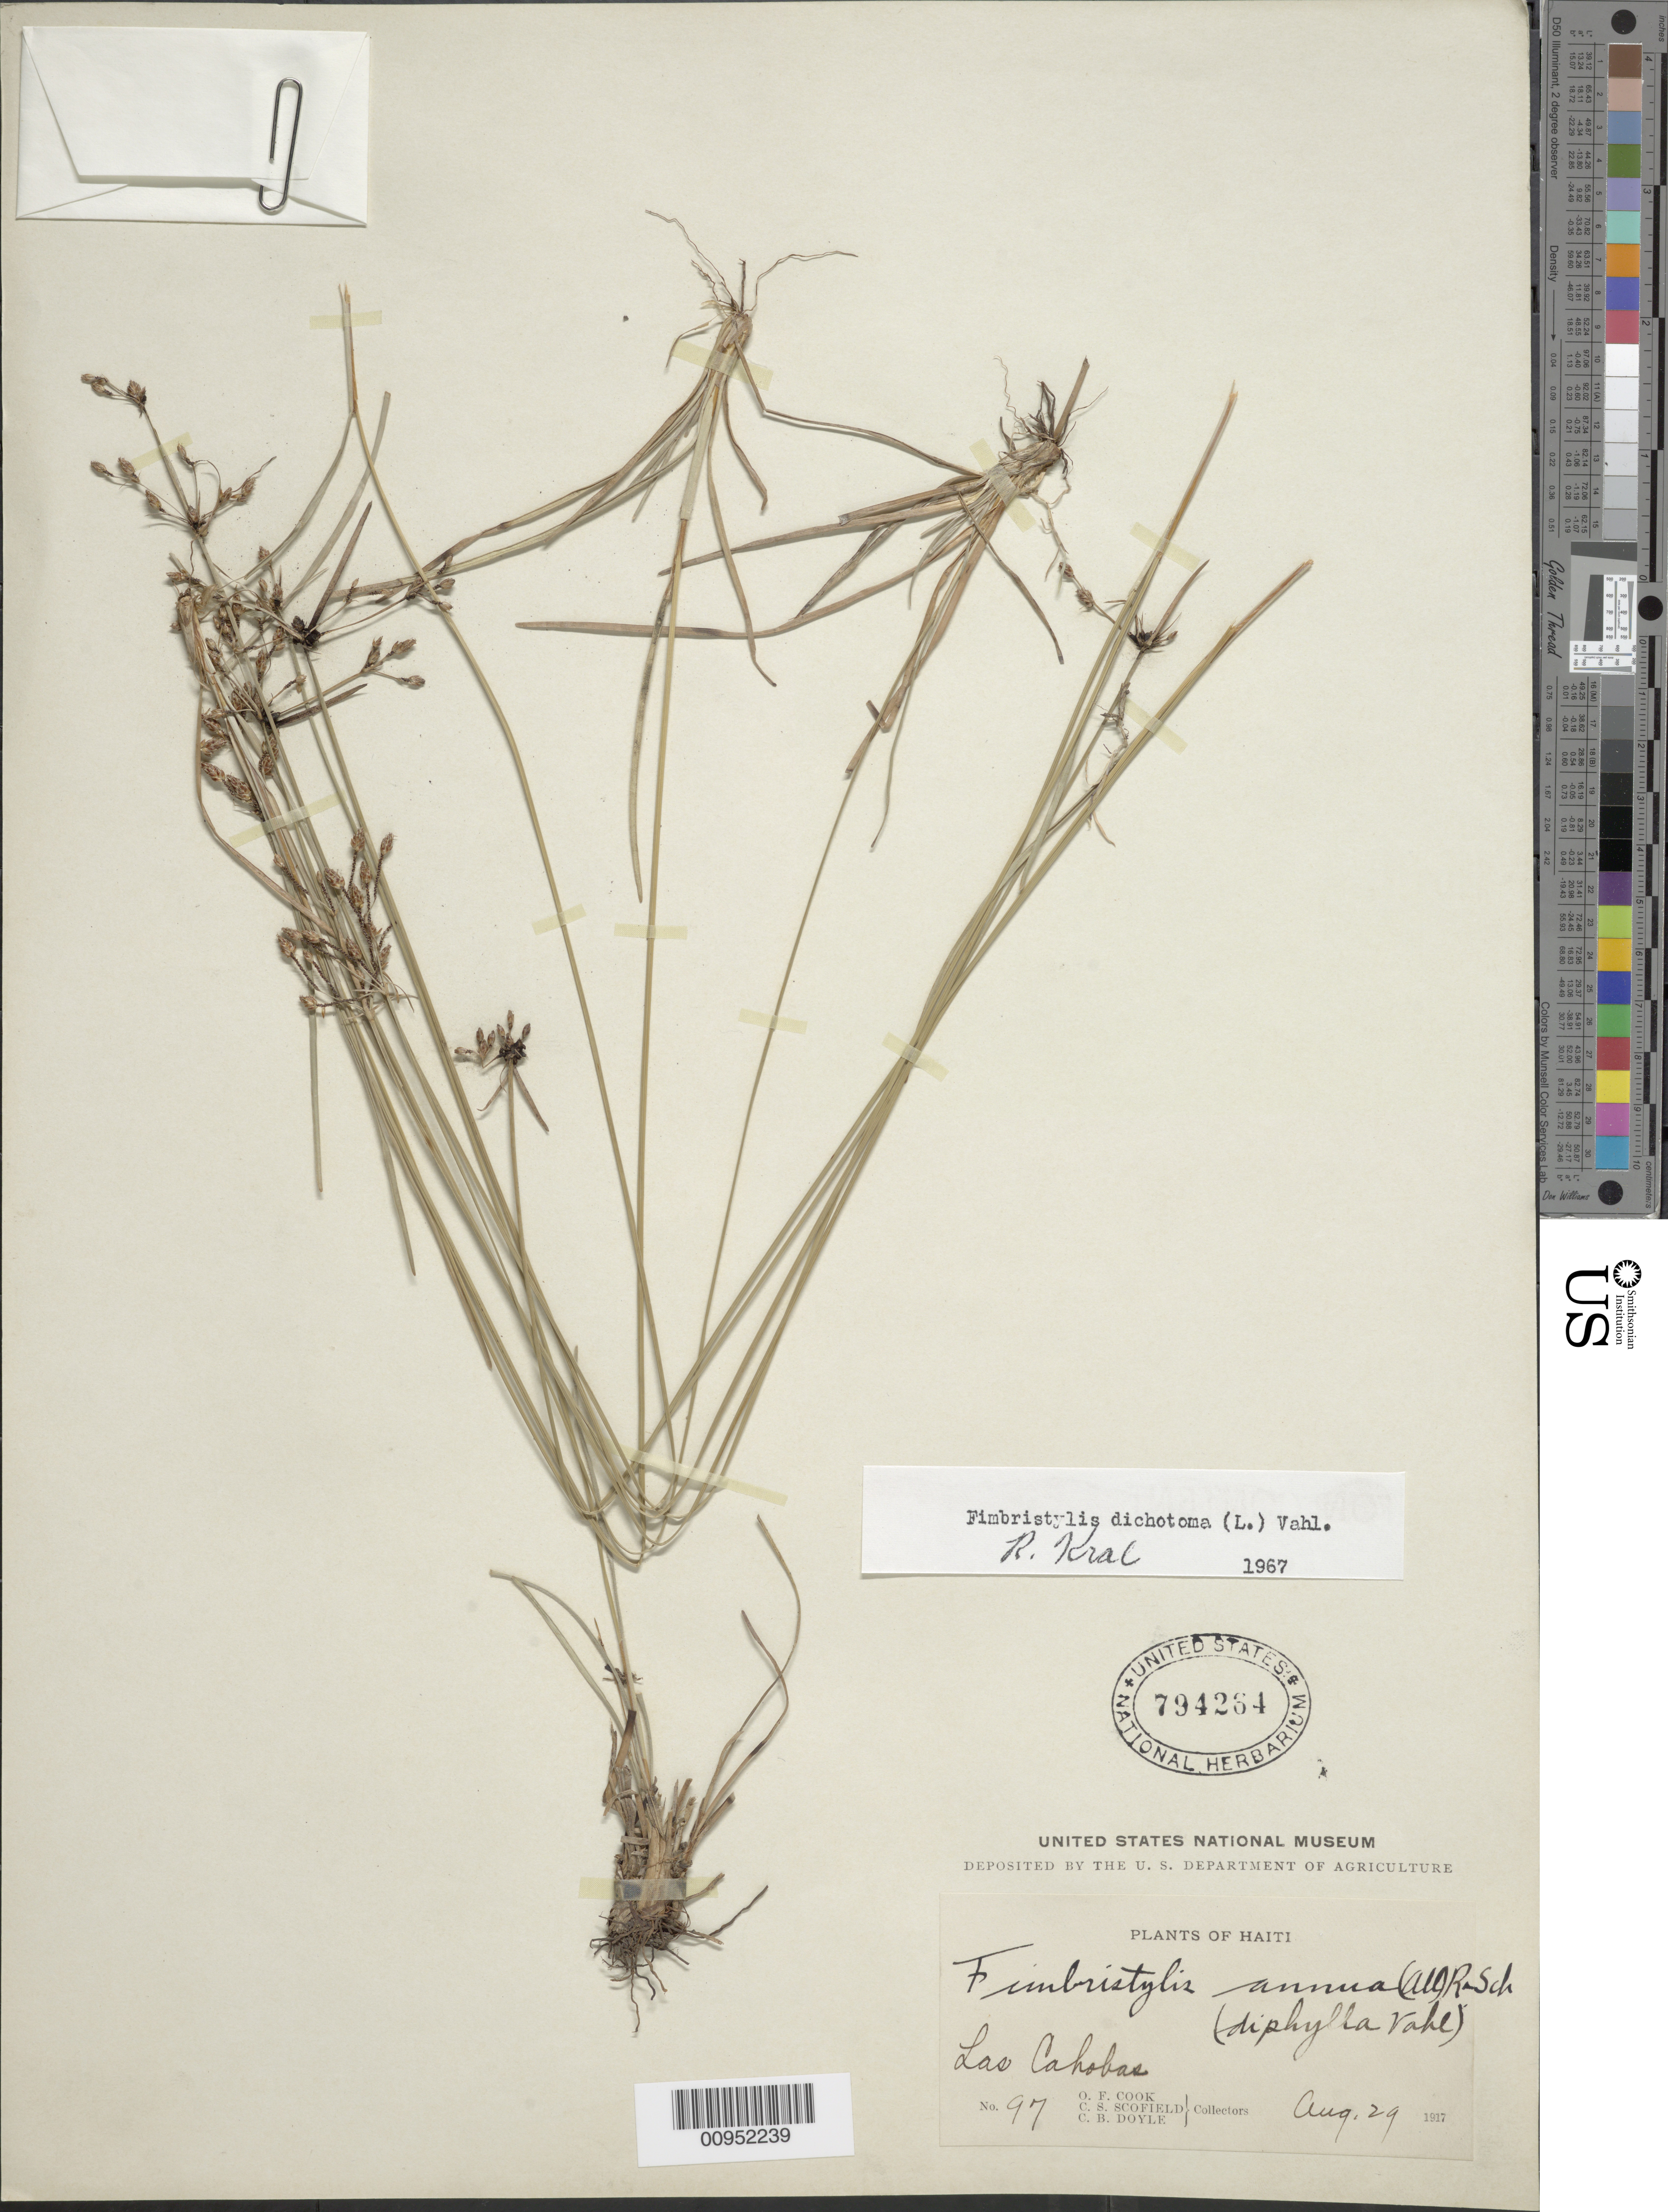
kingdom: Plantae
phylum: Tracheophyta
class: Liliopsida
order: Poales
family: Cyperaceae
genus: Fimbristylis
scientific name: Fimbristylis dichotoma subsp. dichotoma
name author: (L.) Vahl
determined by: Kral, Robert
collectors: O. F. Cook, C. Scofield & C. Doyle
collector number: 97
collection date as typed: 29 Aug 1917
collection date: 1917-08-29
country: Haiti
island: Hispaniola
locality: Las Cahobas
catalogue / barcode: US 794264